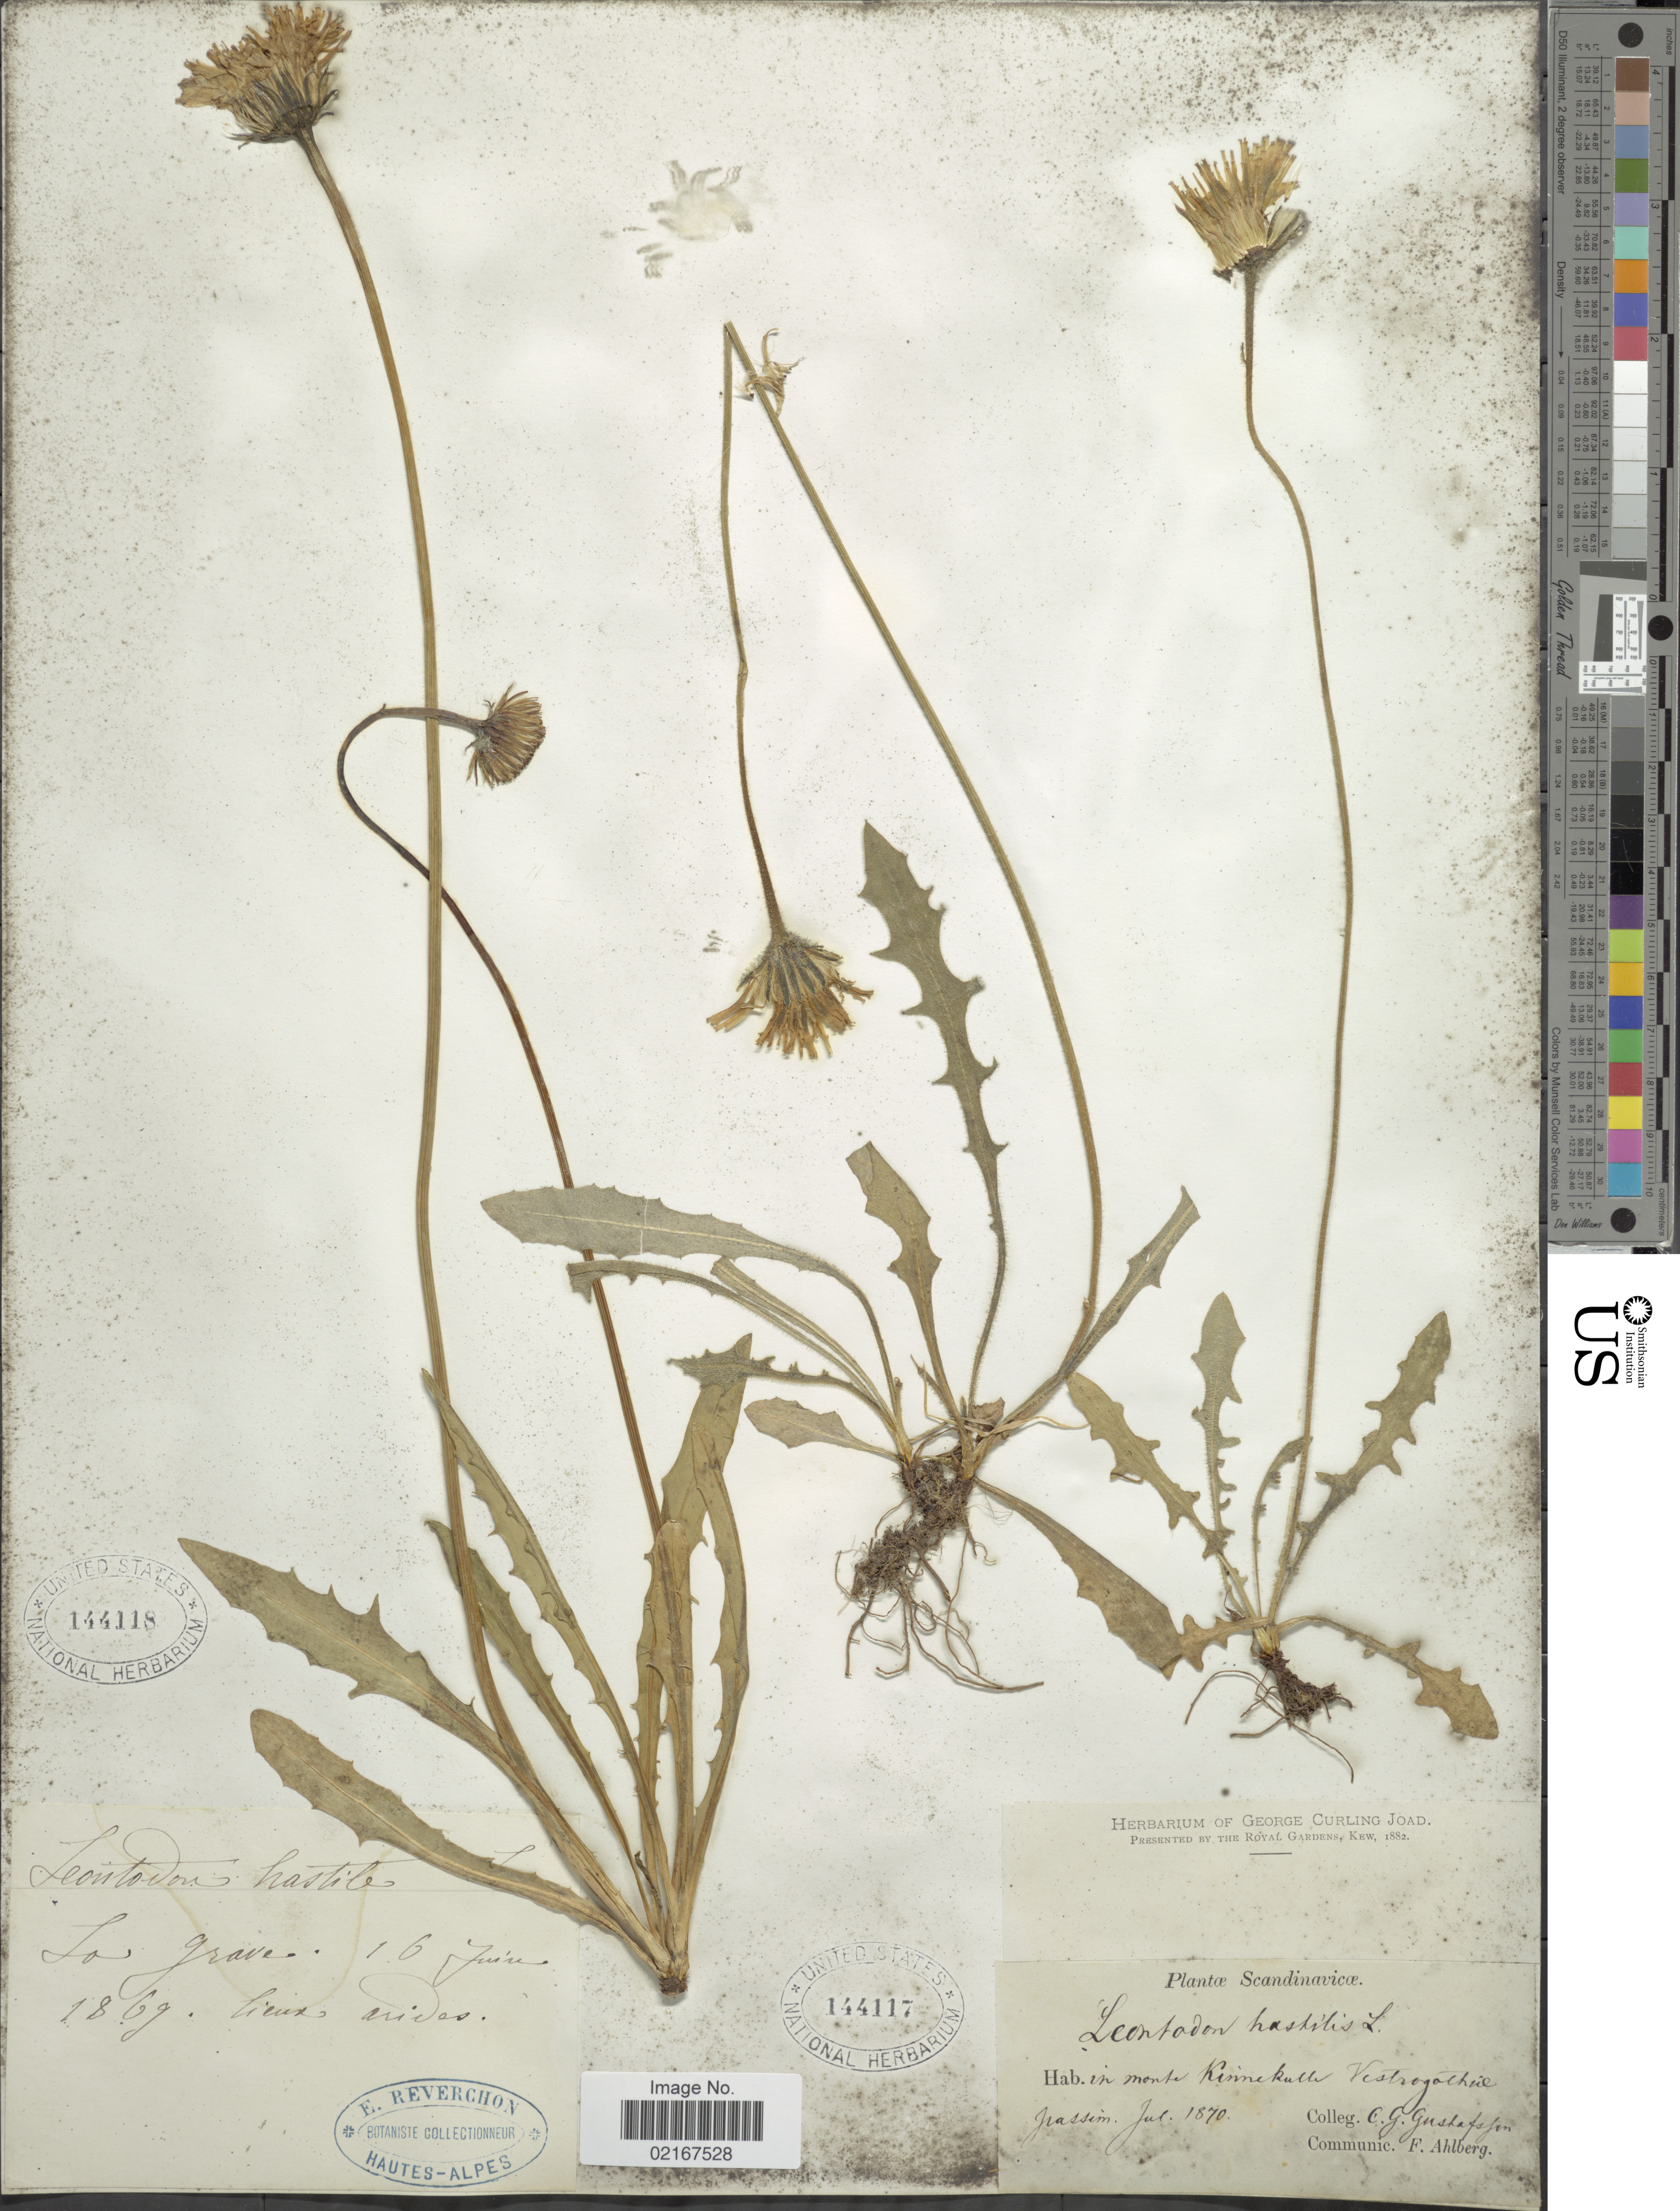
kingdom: Plantae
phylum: Tracheophyta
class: Magnoliopsida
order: Asterales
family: Asteraceae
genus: Leontodon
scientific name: Leontodon hispidus subsp. hastilis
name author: (L.) Pawlowska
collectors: C. G. Gustafsson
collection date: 1870-07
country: Sweden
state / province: Västra Götaland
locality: Scandinaviae, monte Kinnekulle Vestrogothue, Jassim [interpreted]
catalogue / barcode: US 144117-2